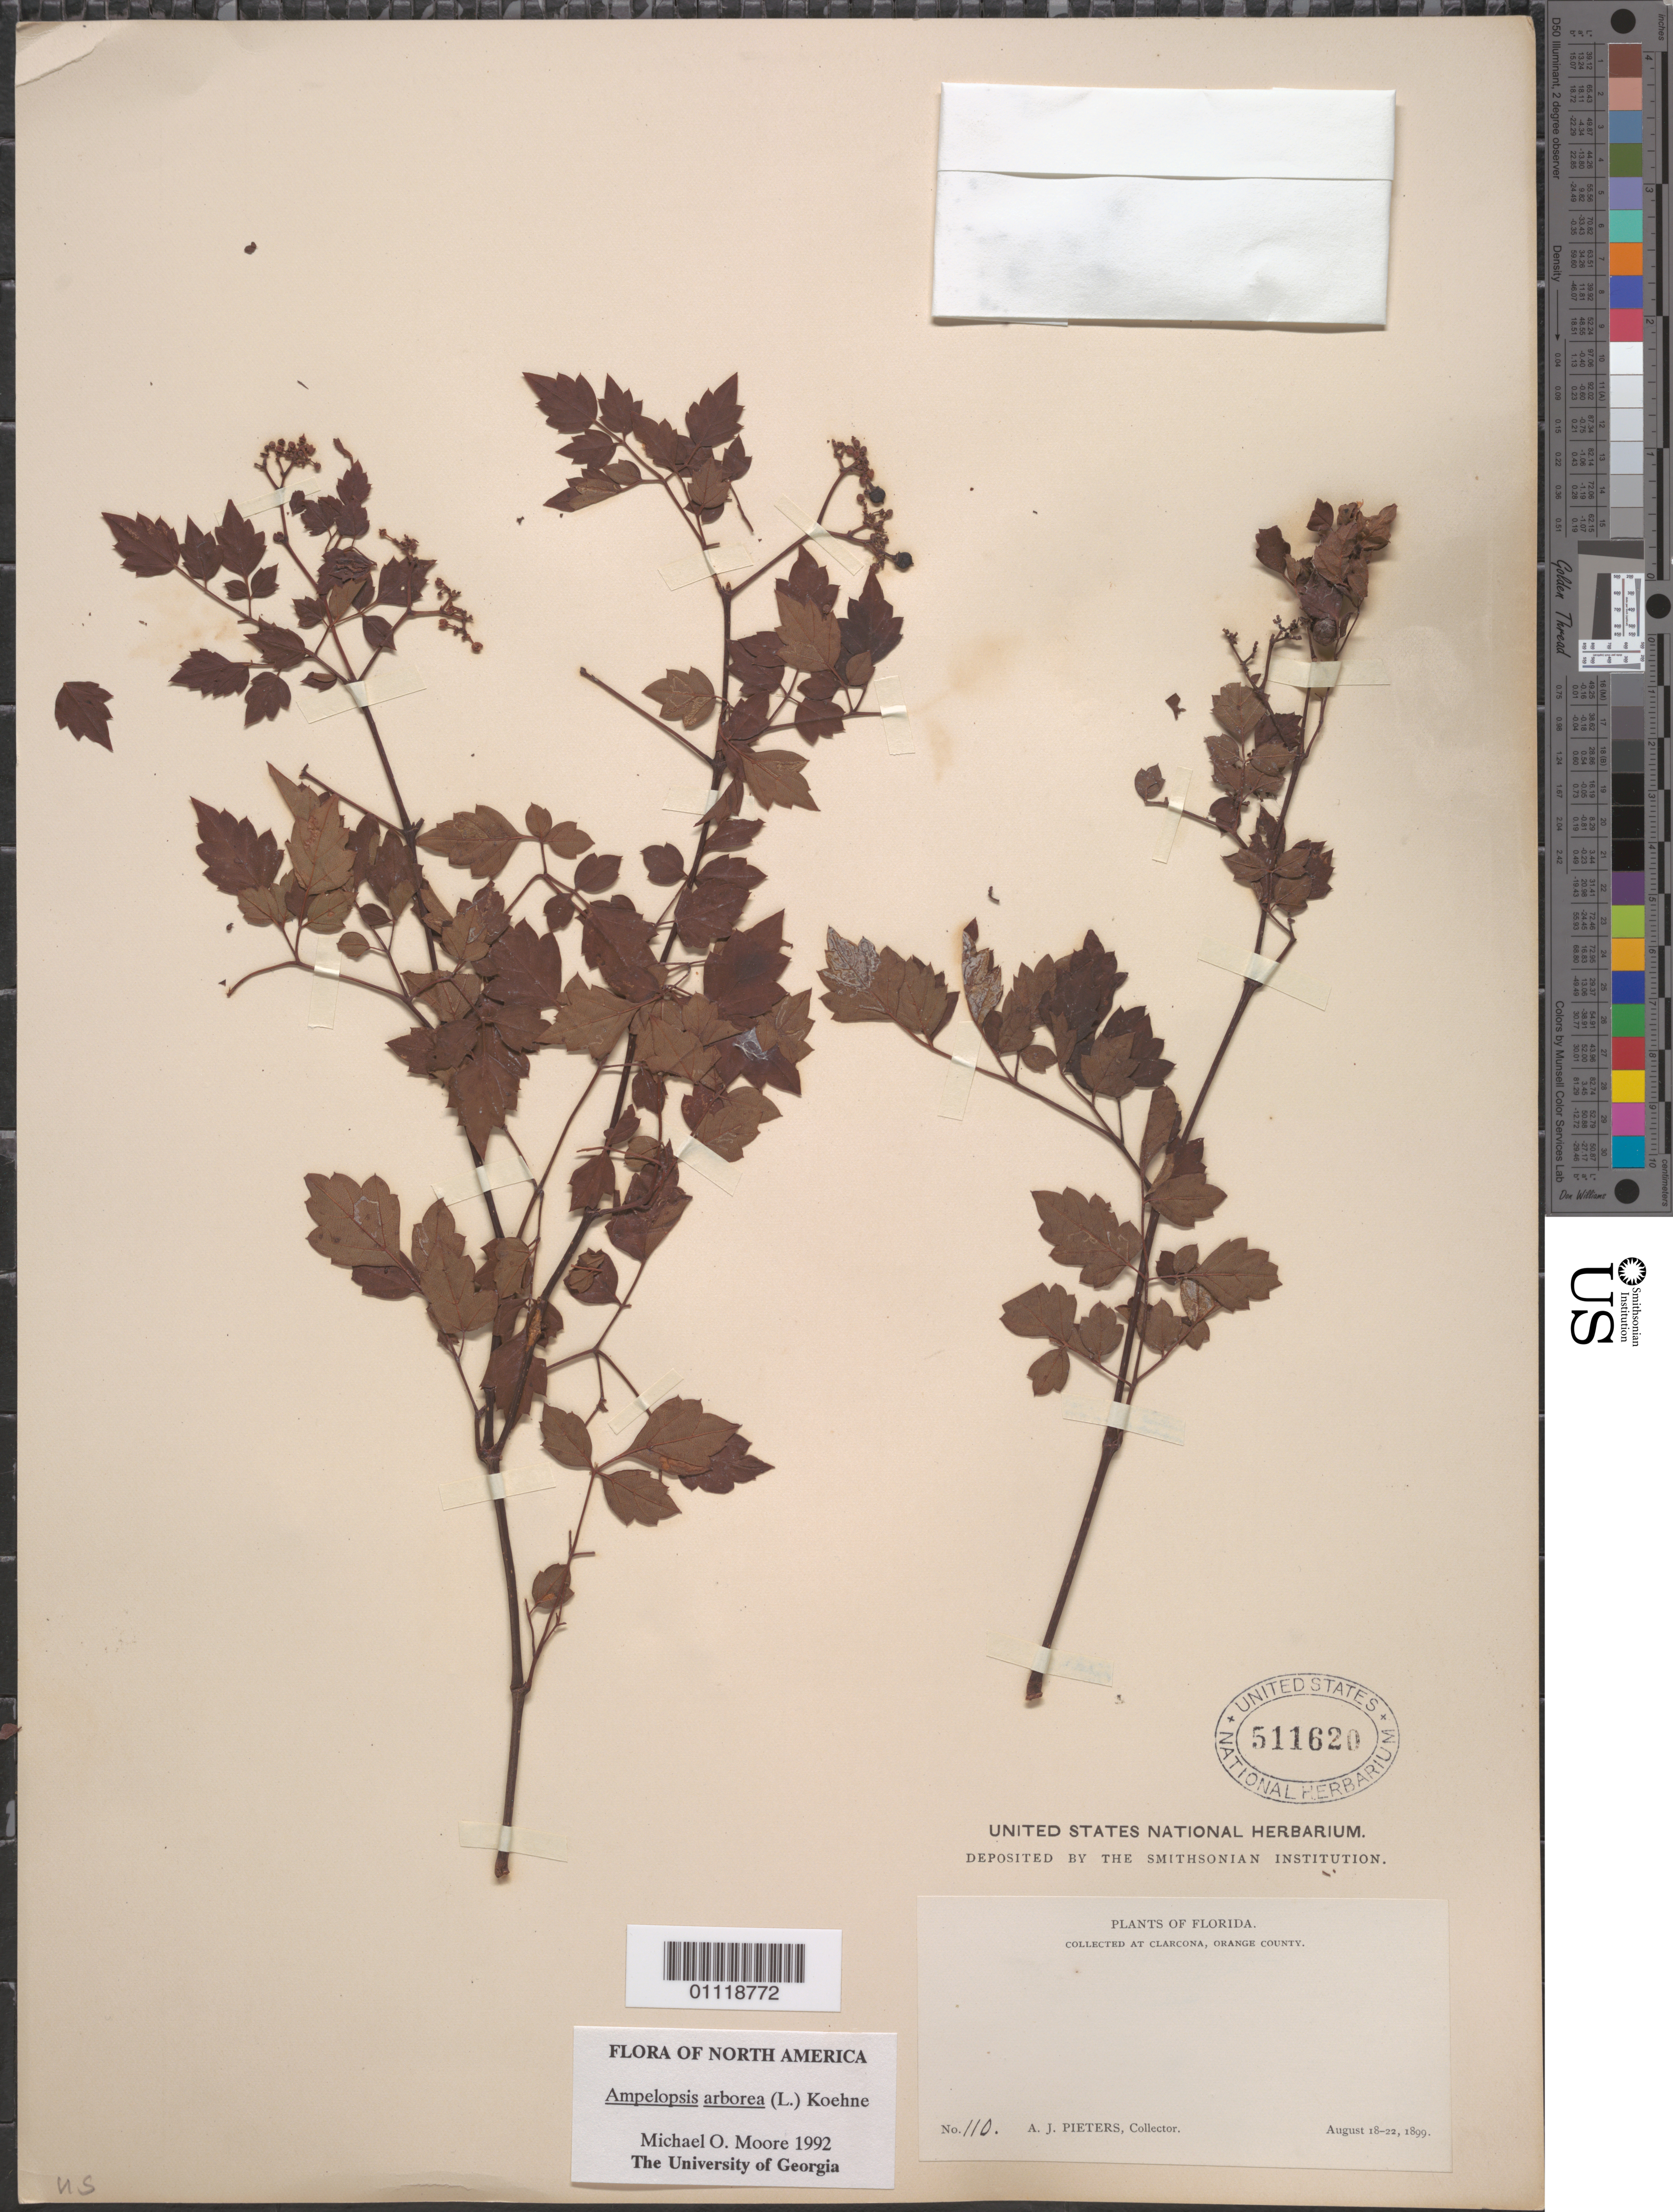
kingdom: Plantae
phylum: Tracheophyta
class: Magnoliopsida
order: Vitales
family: Vitaceae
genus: Ampelopsis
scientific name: Ampelopsis arborea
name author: (L.) Koehne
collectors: A. Pieters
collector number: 110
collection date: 1899-08-18/1899-08-25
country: United States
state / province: Florida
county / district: Orange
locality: Clarcona.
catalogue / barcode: US 511620